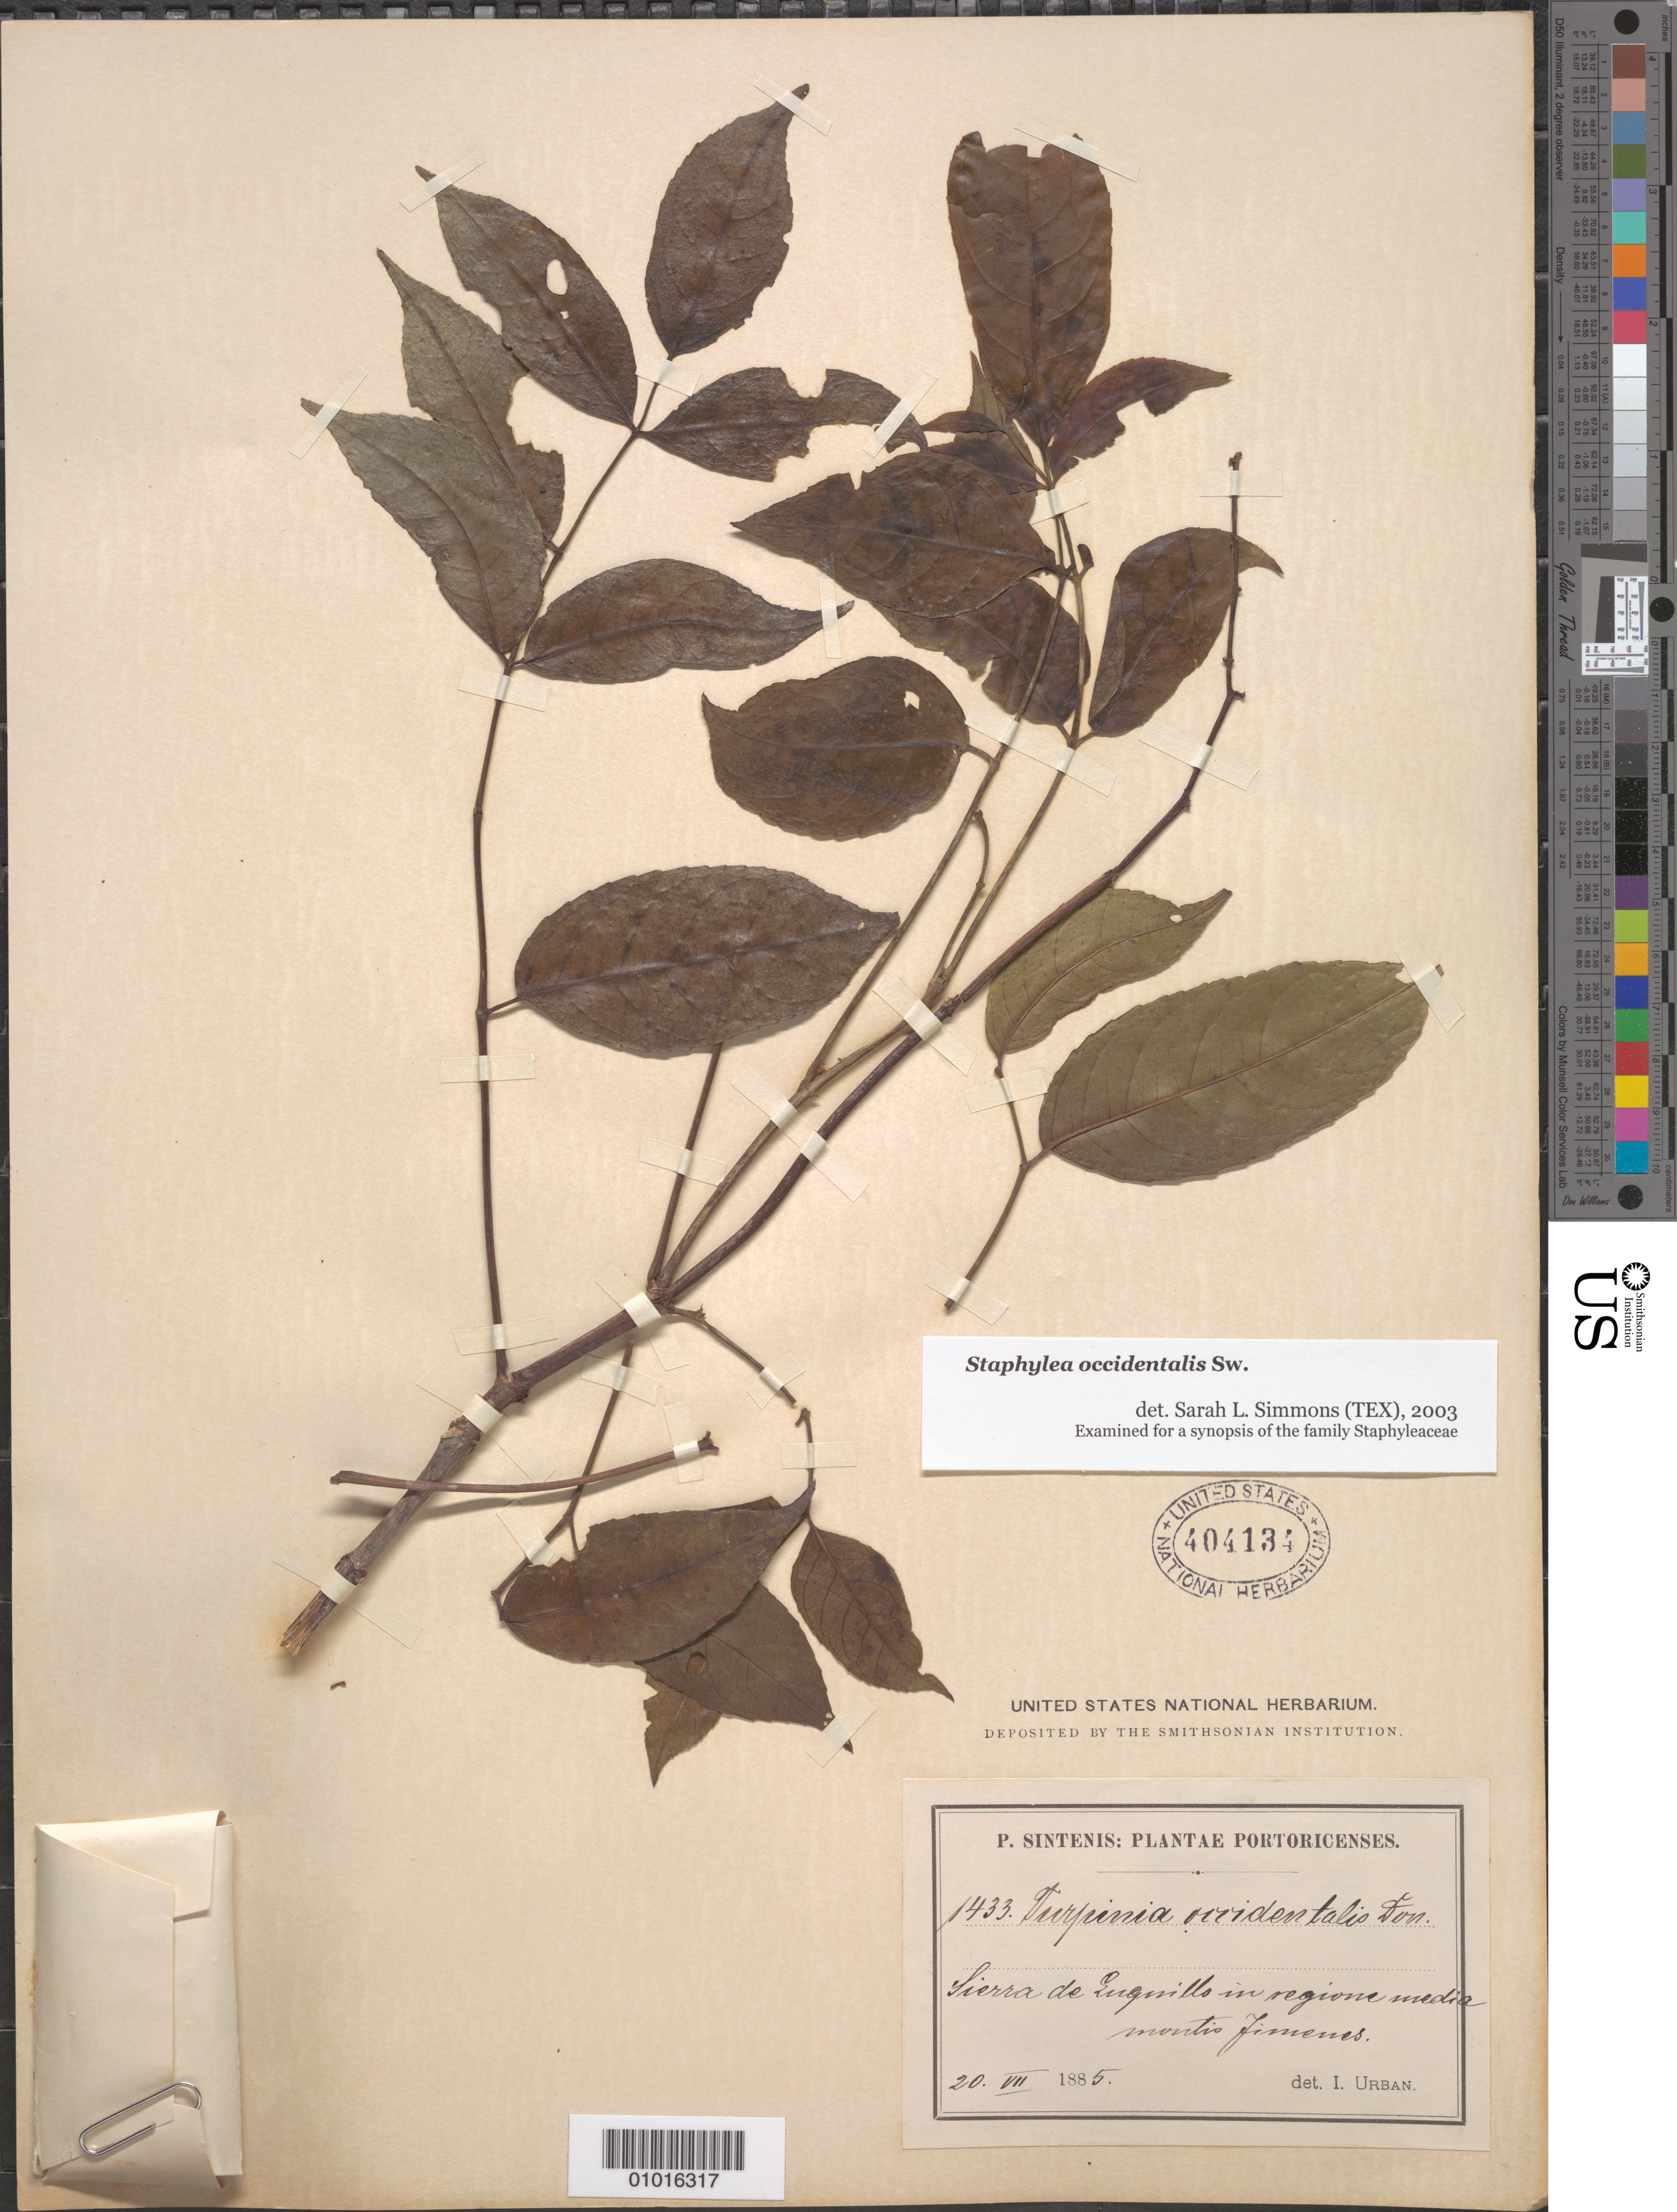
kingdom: Plantae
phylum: Tracheophyta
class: Magnoliopsida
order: Crossosomatales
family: Staphyleaceae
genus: Staphylea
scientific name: Staphylea occidentalis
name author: Sw.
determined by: Simmons, S. L.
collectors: P. Sintenis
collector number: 1433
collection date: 1885-07-20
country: Puerto Rico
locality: Sierra de Luquillo.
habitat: In regions media montis firmenes.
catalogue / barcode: US 404134